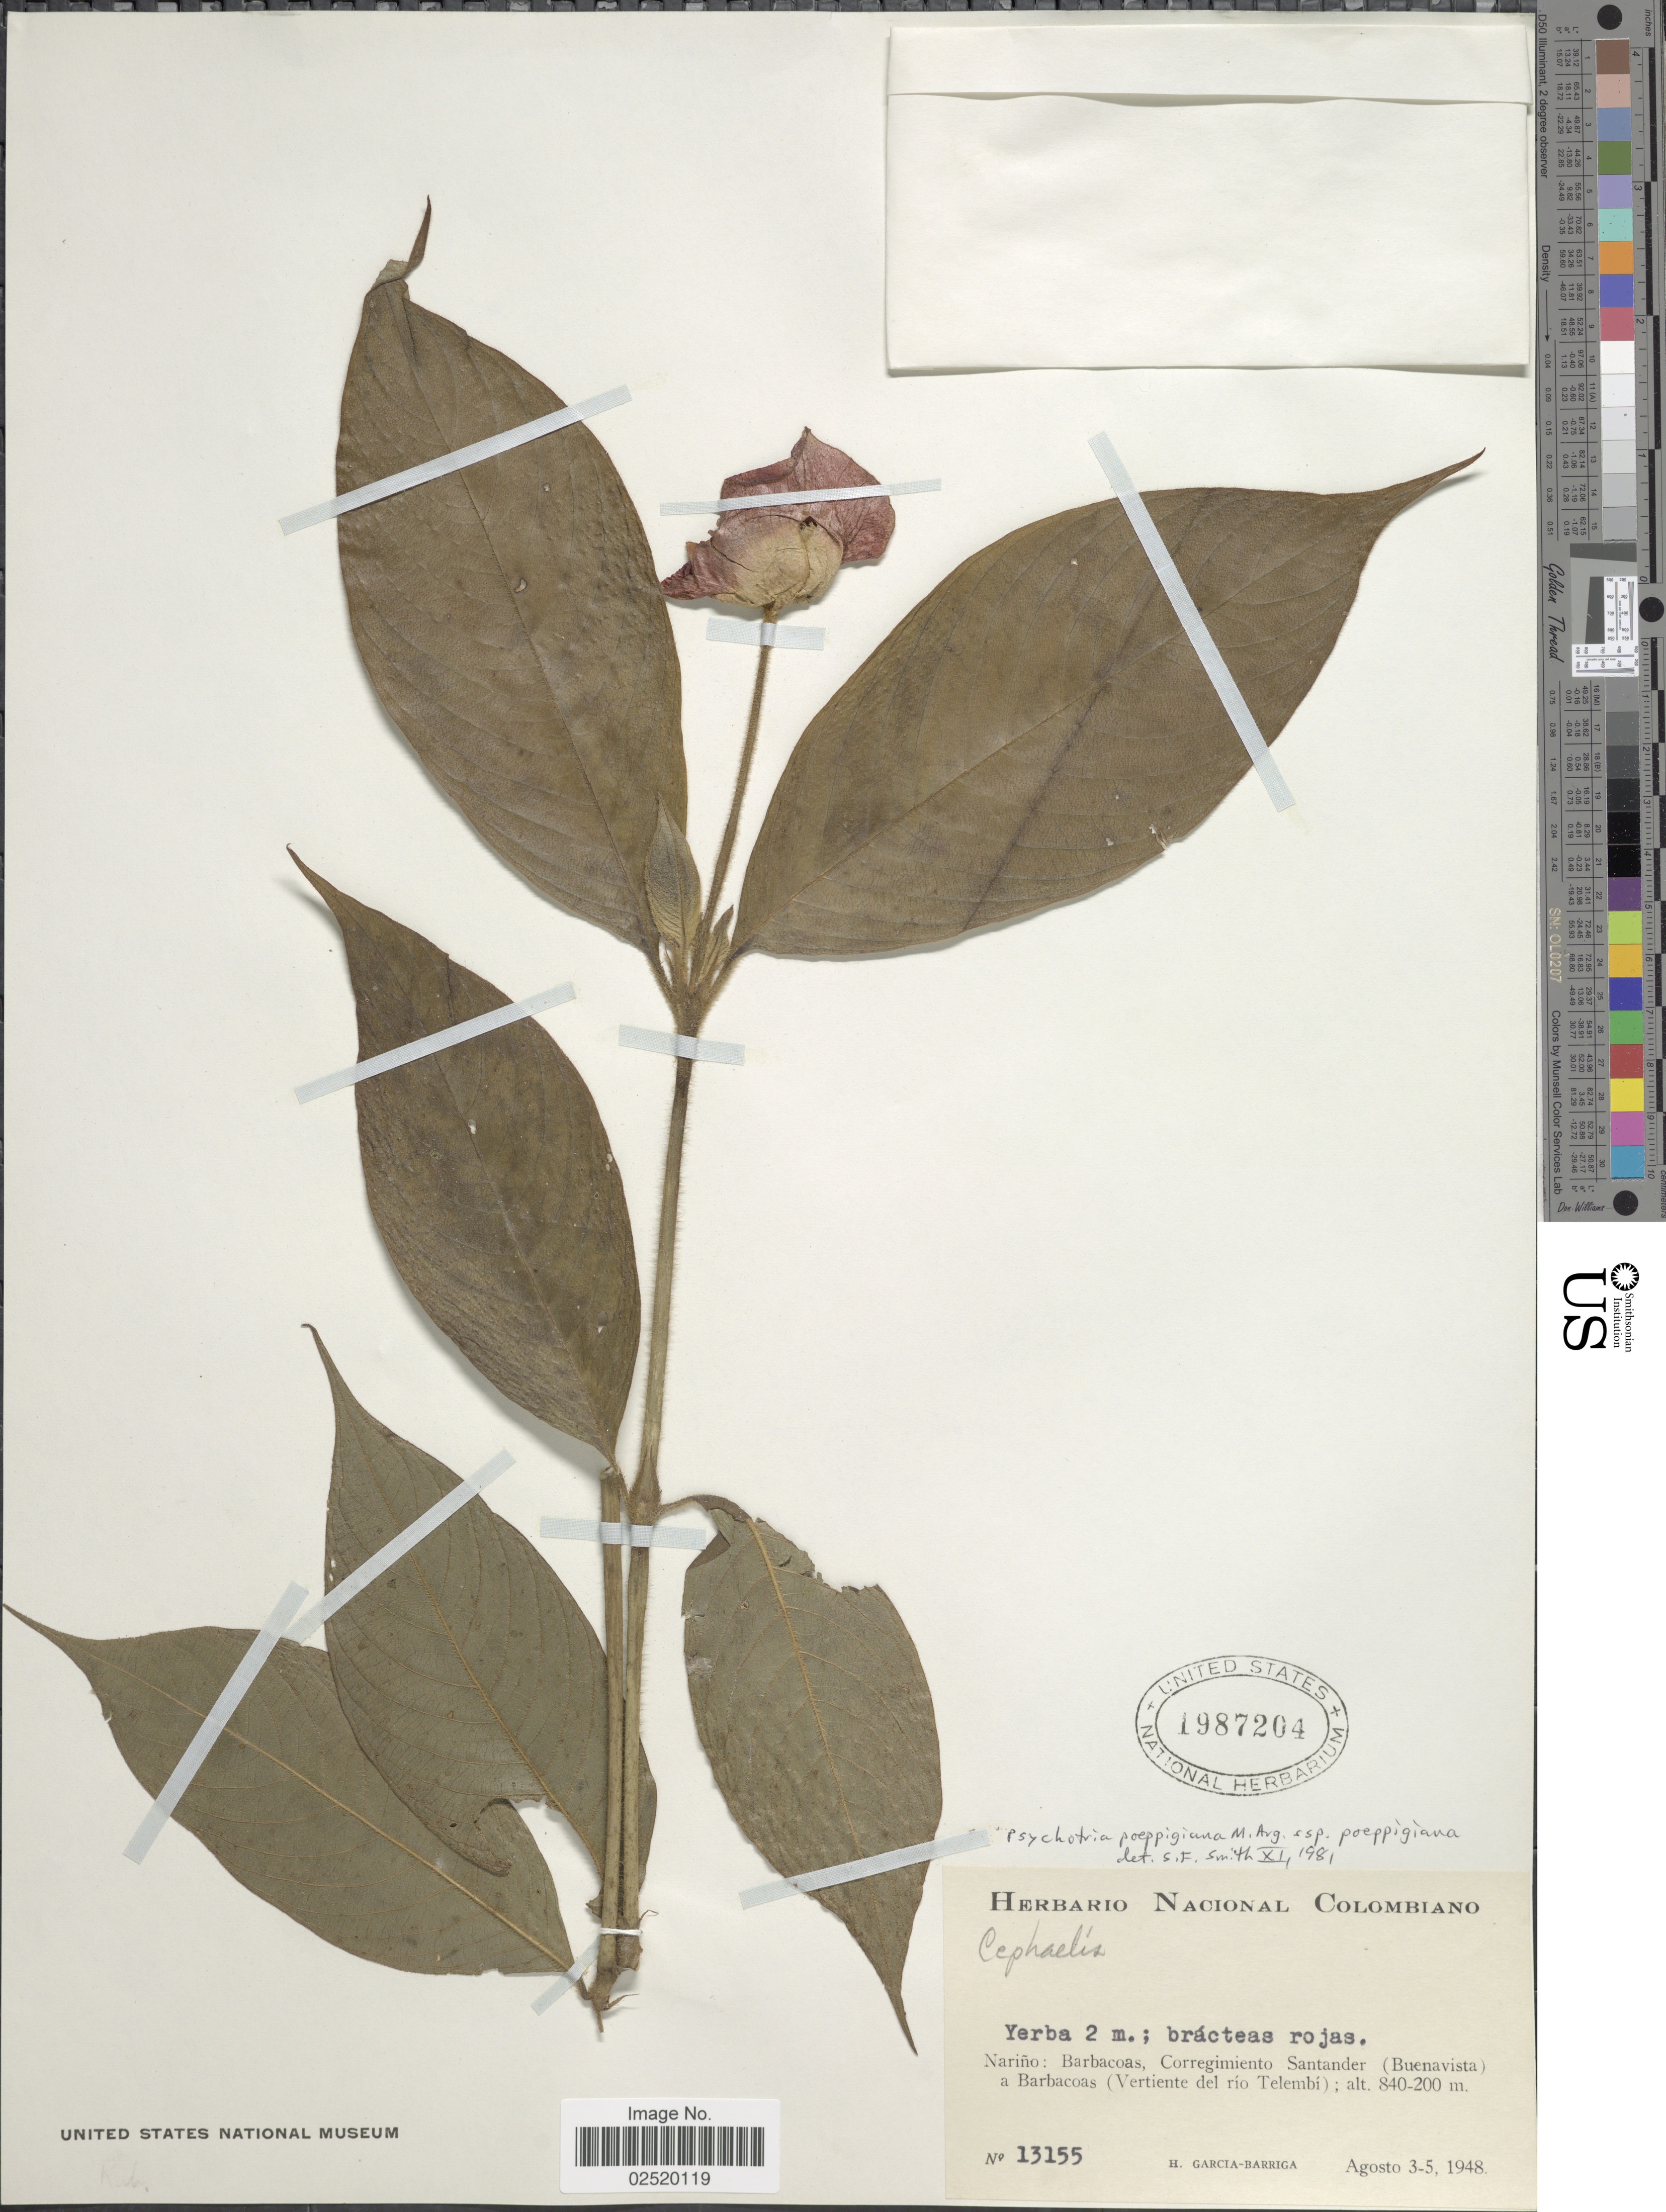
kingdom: Plantae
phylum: Tracheophyta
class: Magnoliopsida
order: Gentianales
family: Rubiaceae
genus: Psychotria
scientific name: Psychotria poeppigiana subsp. poeppigiana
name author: Müll. Arg.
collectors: H. García Barriga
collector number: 13155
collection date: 1948-08-03/1948-08-05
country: Colombia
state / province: Nariño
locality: Narino: Barbacoas, Corregimiento Santander (Buenavista) a Barbacoas (Vertiente del rio Telembi)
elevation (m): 200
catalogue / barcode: US 1987204